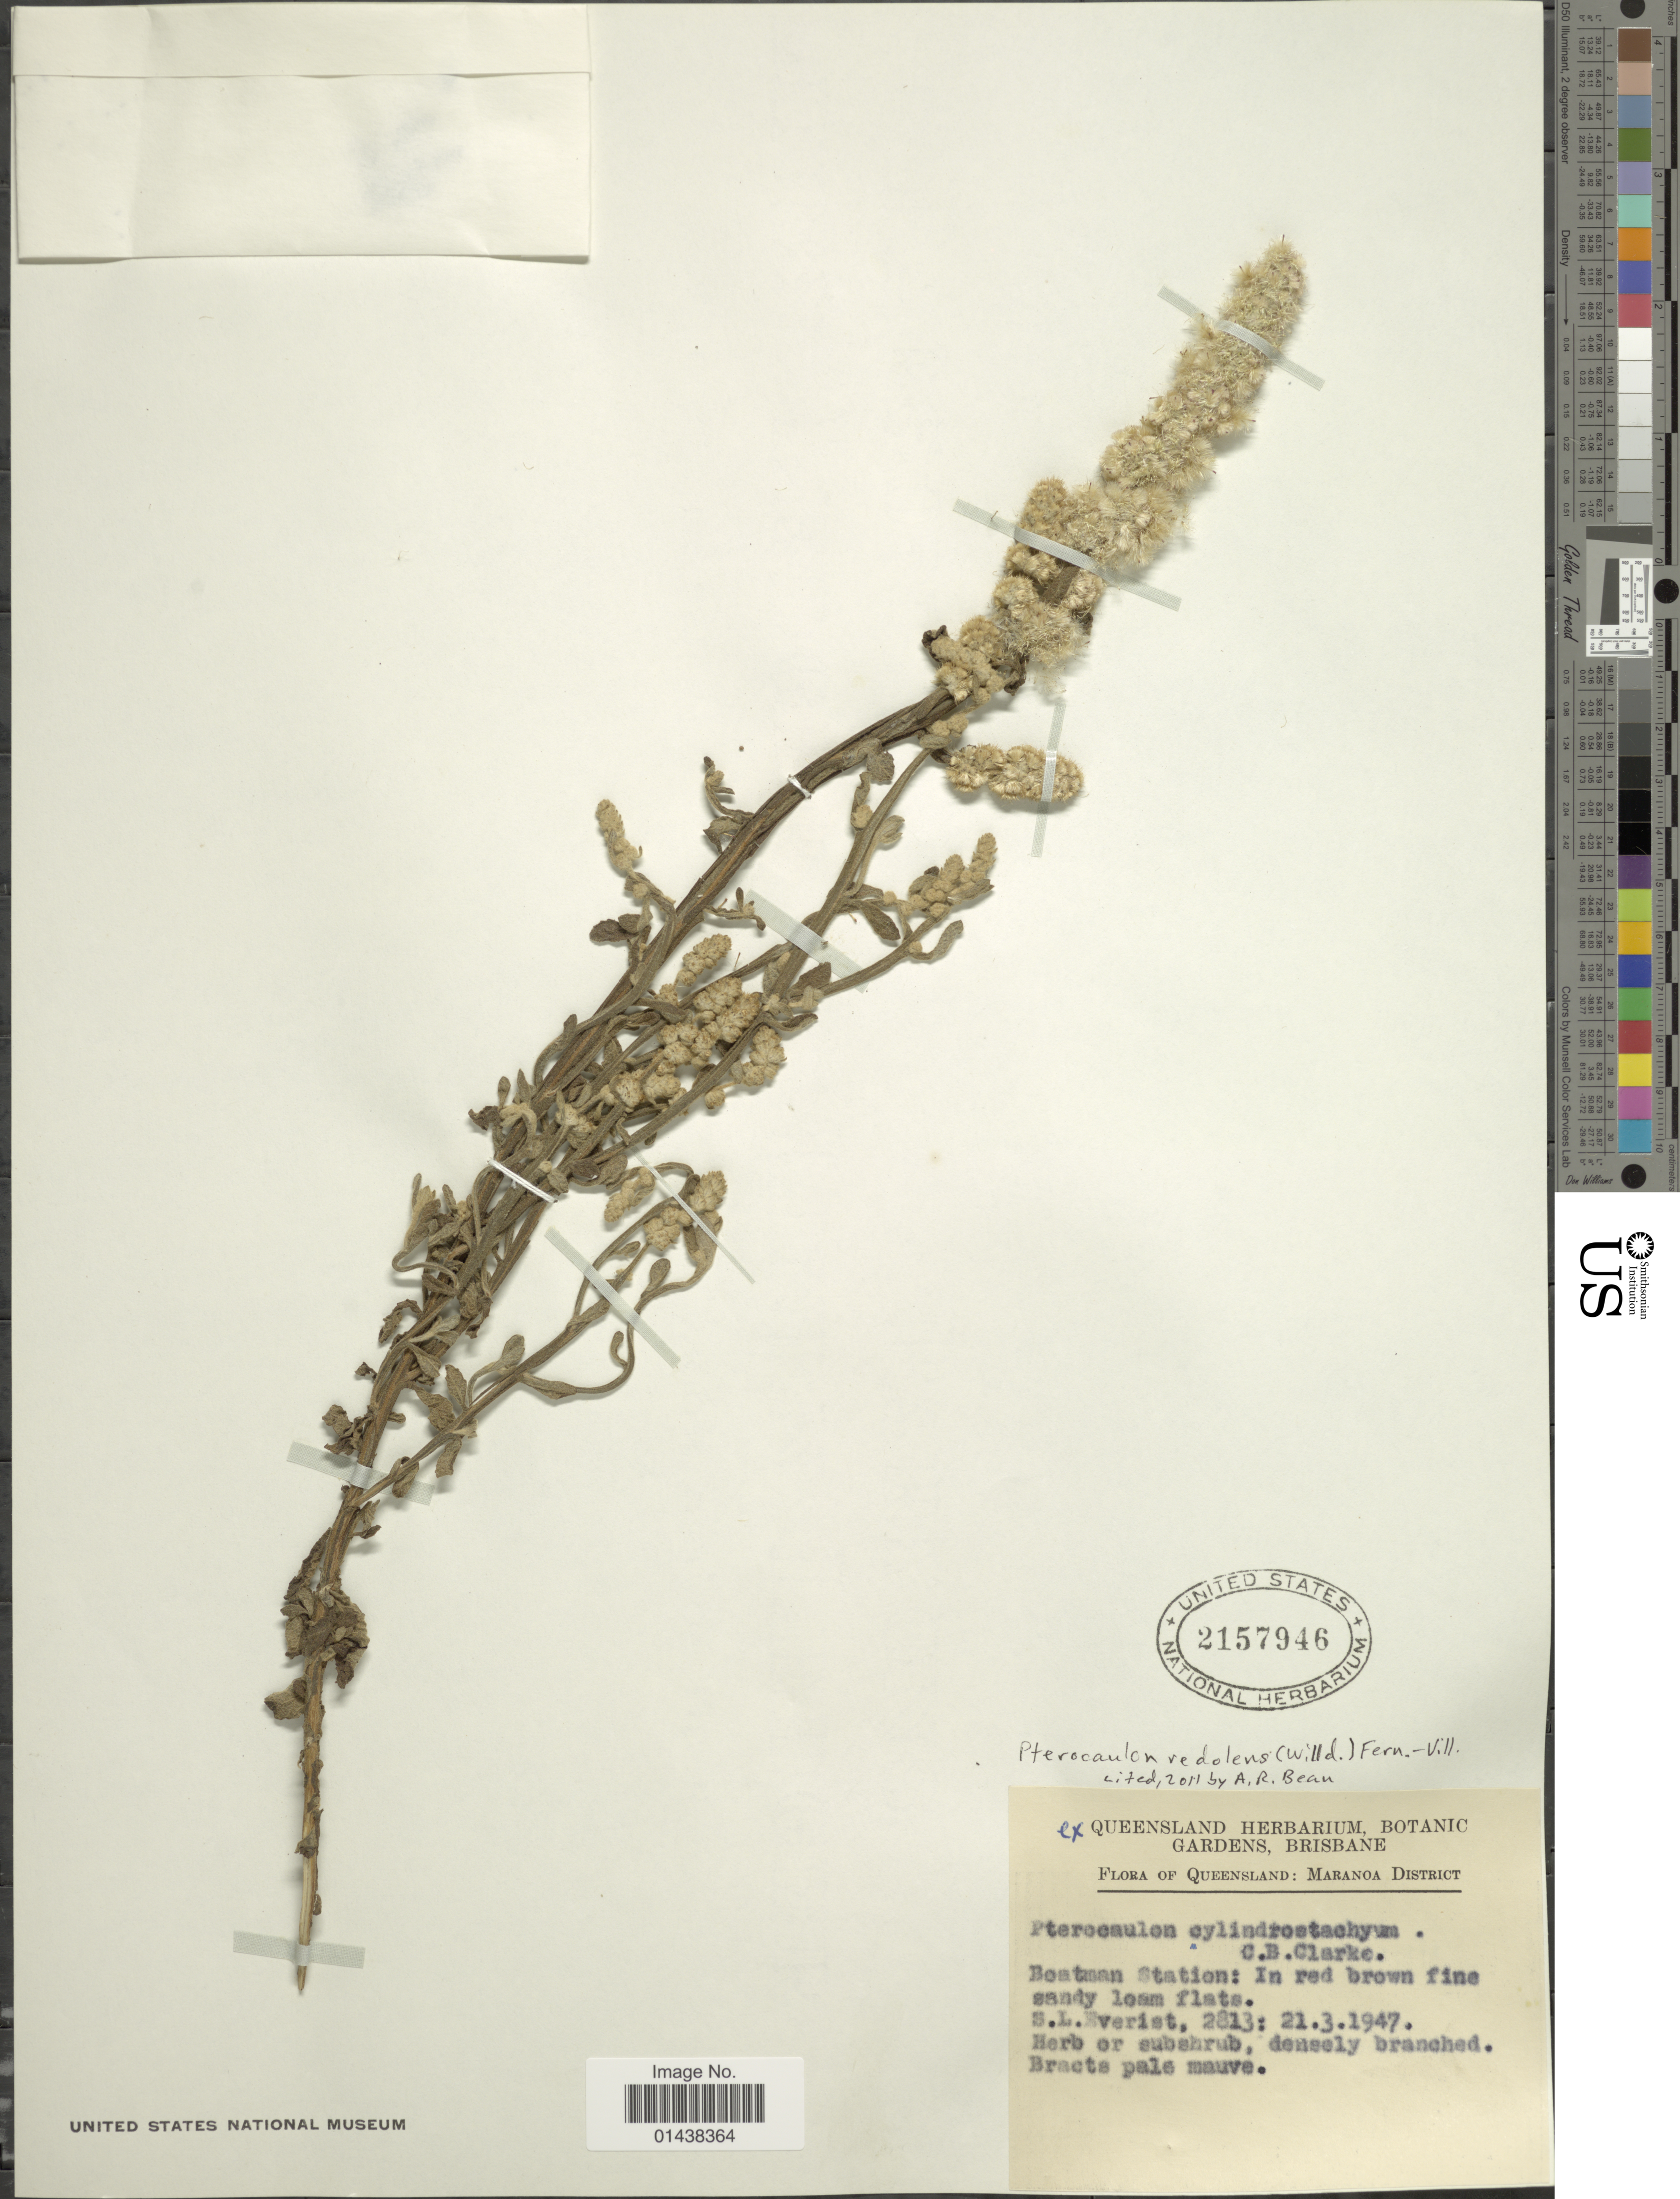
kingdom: Plantae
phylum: Tracheophyta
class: Magnoliopsida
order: Asterales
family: Asteraceae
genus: Pterocaulon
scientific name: Pterocaulon redolens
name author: (G. Forst. ex Willd.) Benth. ex Fern.-Vill.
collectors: S. Everist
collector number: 2813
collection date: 1947-03-21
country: Australia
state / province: Queensland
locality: Maranoa District, Boatman Station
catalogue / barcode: US 2157946